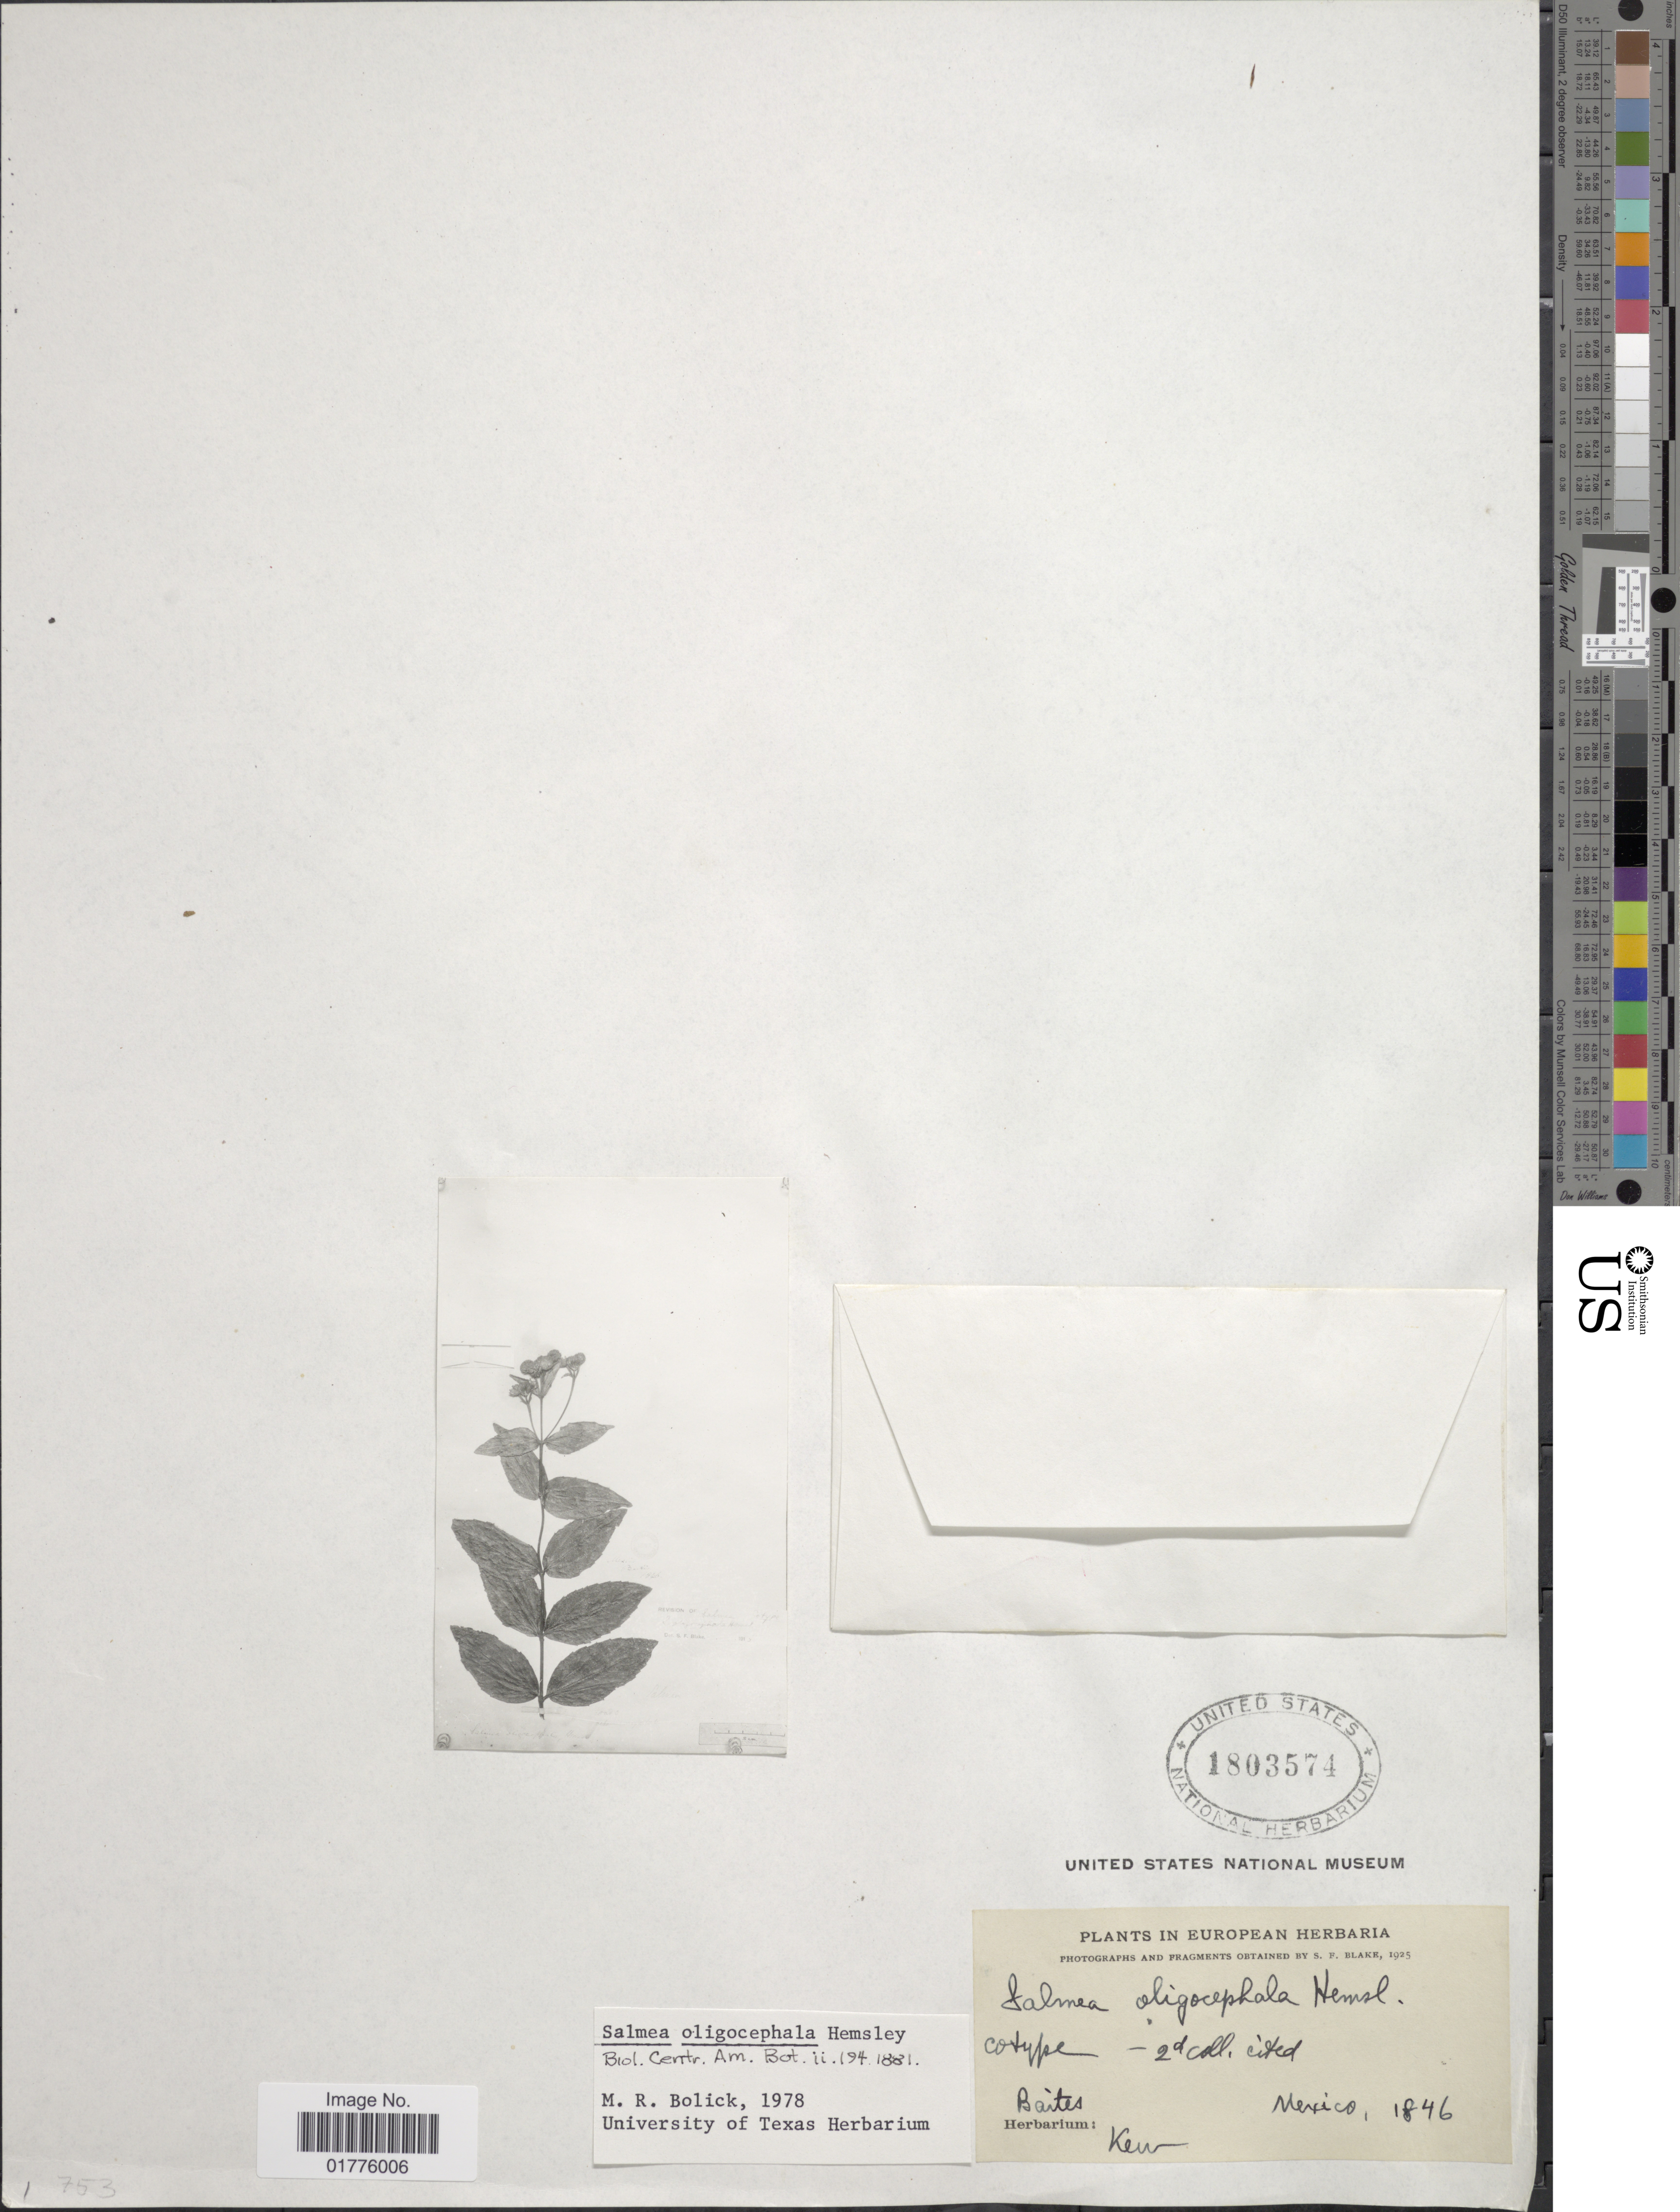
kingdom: Plantae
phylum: Tracheophyta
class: Magnoliopsida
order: Asterales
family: Asteraceae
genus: Salmea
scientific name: Salmea oligocephala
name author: Hemsl.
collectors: Baites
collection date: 1846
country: Mexico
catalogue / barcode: US 1803574